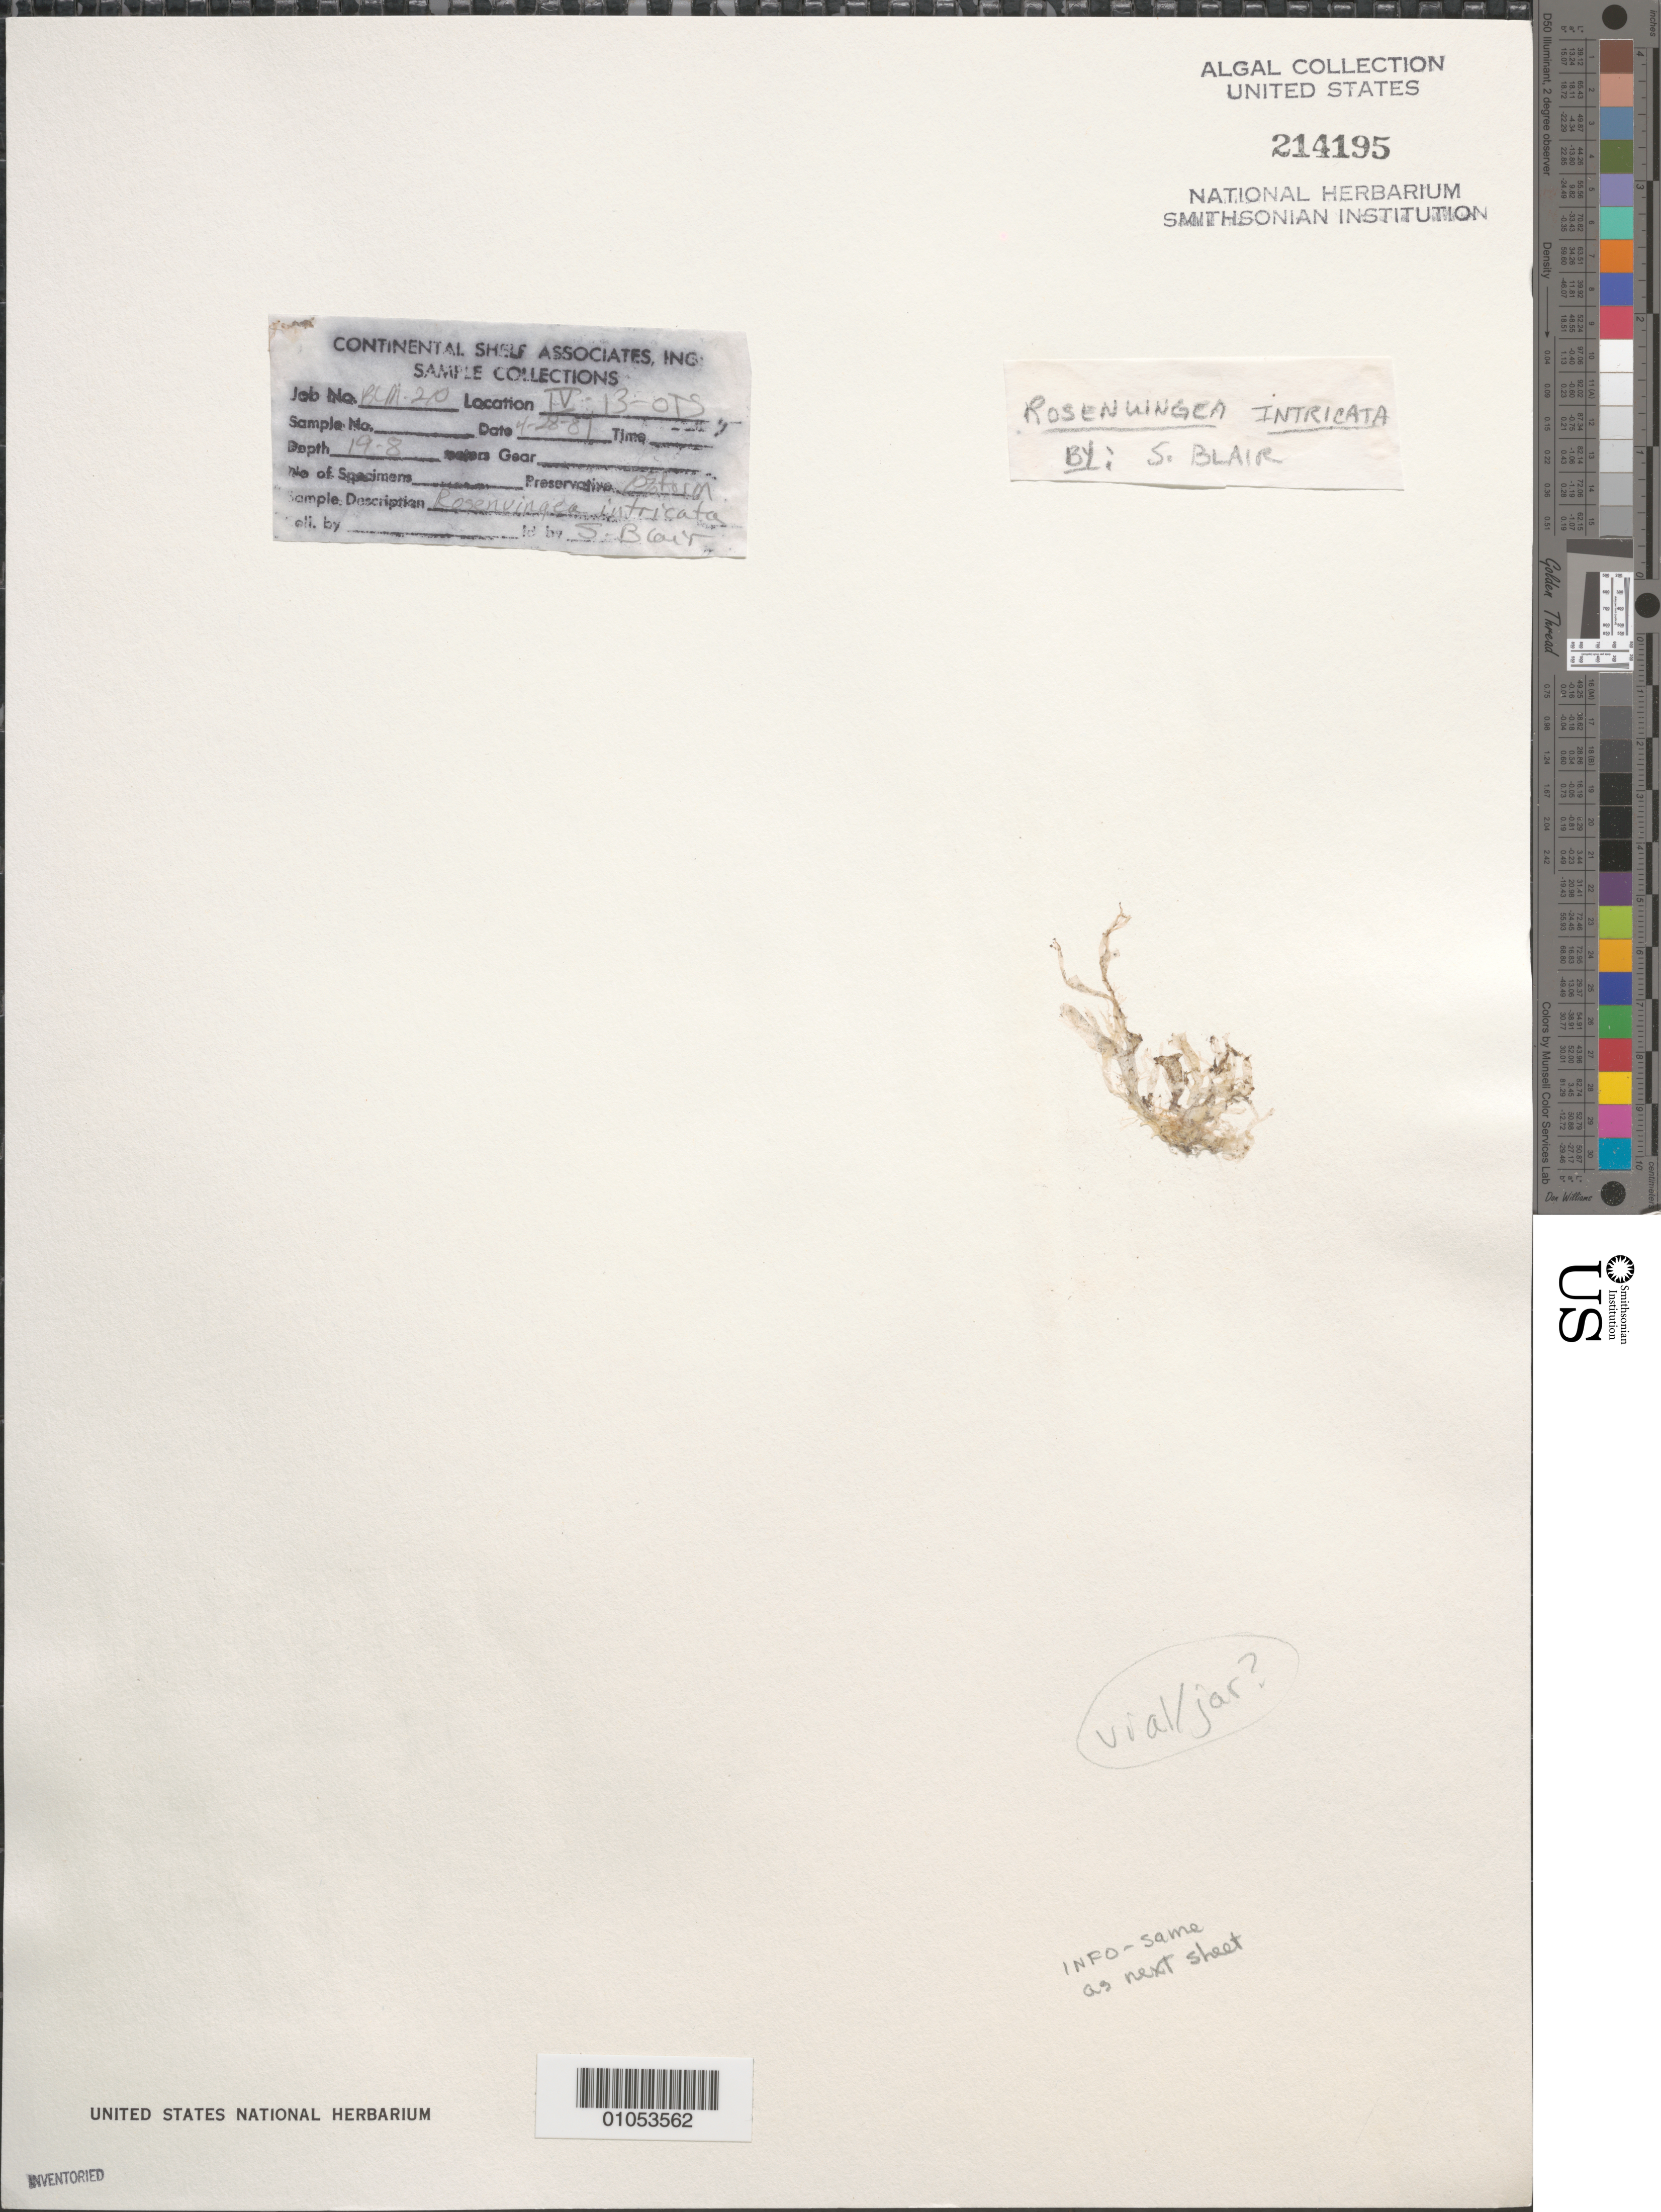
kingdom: Chromista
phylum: Ochrophyta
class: Phaeophyceae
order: Scytosiphonales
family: Scytosiphonaceae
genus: Rosenvingea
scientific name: Rosenvingea endiviifolia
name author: (Martius) M.J. Wynne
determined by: Algae name updating Project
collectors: Continental Shelf Associates for the MMS/BLM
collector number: BLM-210-IV-13-OTS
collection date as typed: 28 Apr 1981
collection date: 1981-04-28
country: United States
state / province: Florida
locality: Gulf of Mexico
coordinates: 25 45'56"N, 82 09'21"W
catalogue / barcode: US 214195